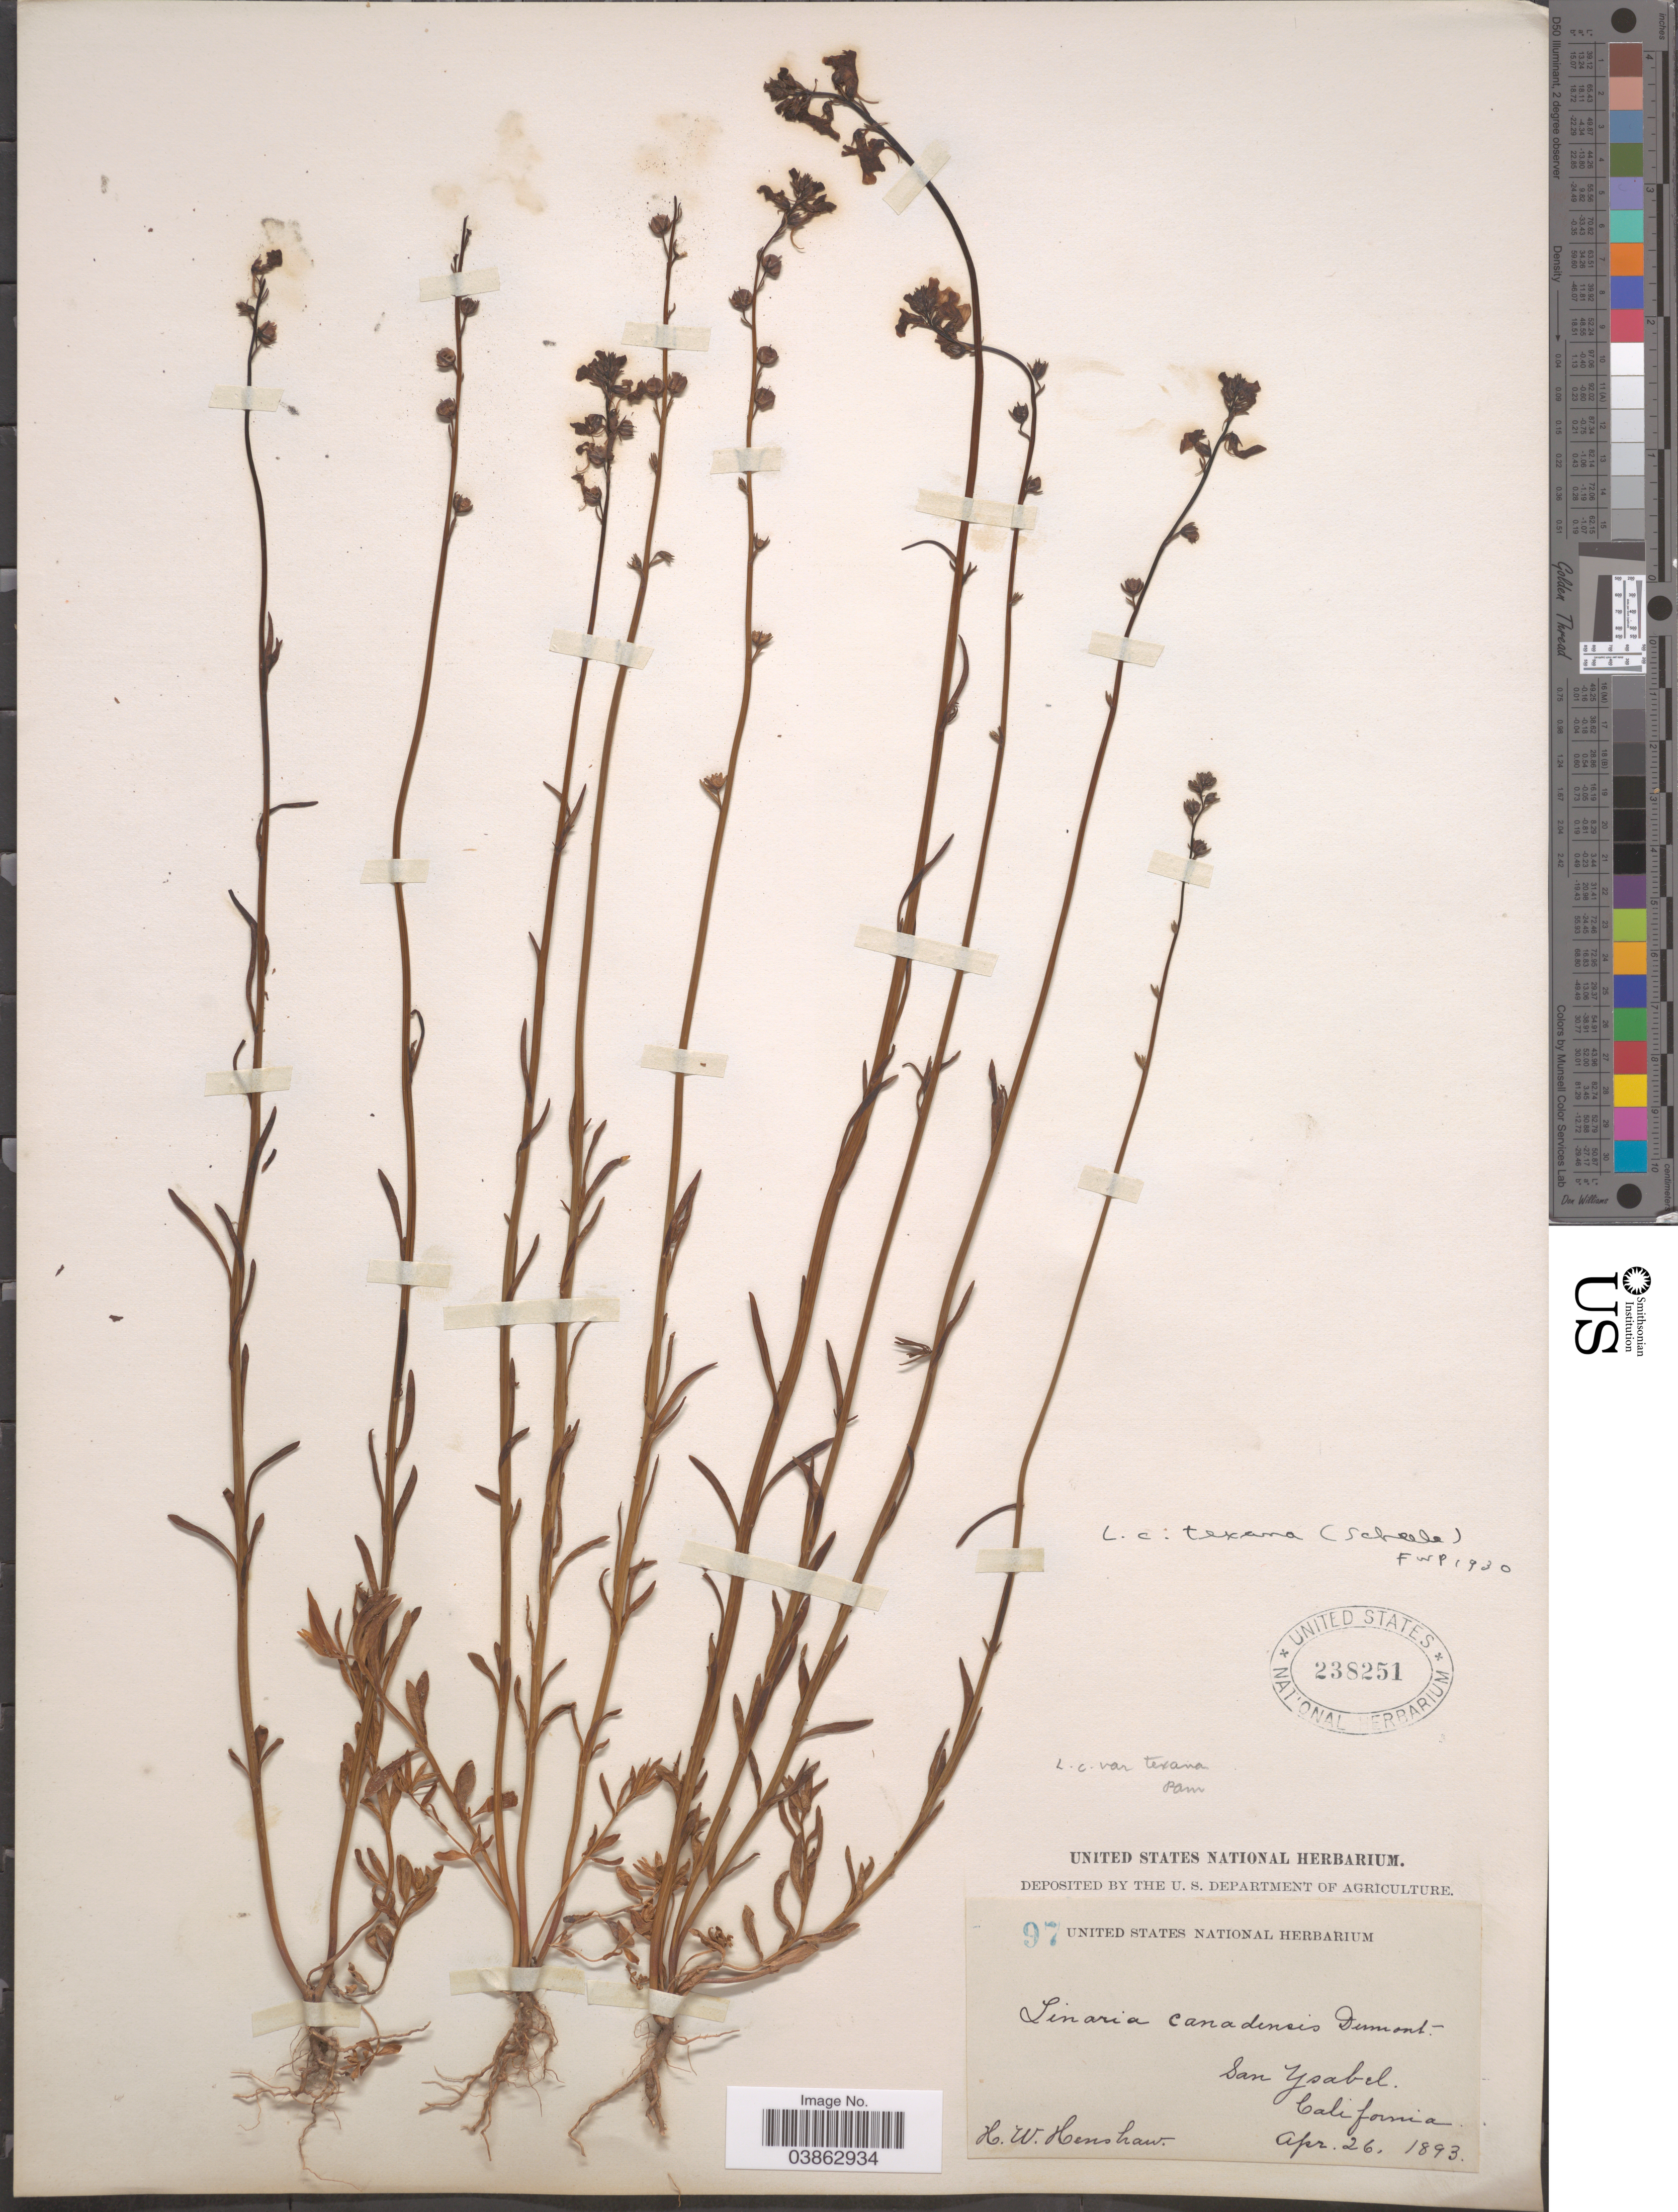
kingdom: Plantae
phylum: Tracheophyta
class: Magnoliopsida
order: Lamiales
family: Plantaginaceae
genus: Linaria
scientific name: Linaria texana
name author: Scheele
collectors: H. Henshaw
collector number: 97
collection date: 1893-04-26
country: United States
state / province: California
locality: San Ysabel.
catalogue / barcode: US 238251